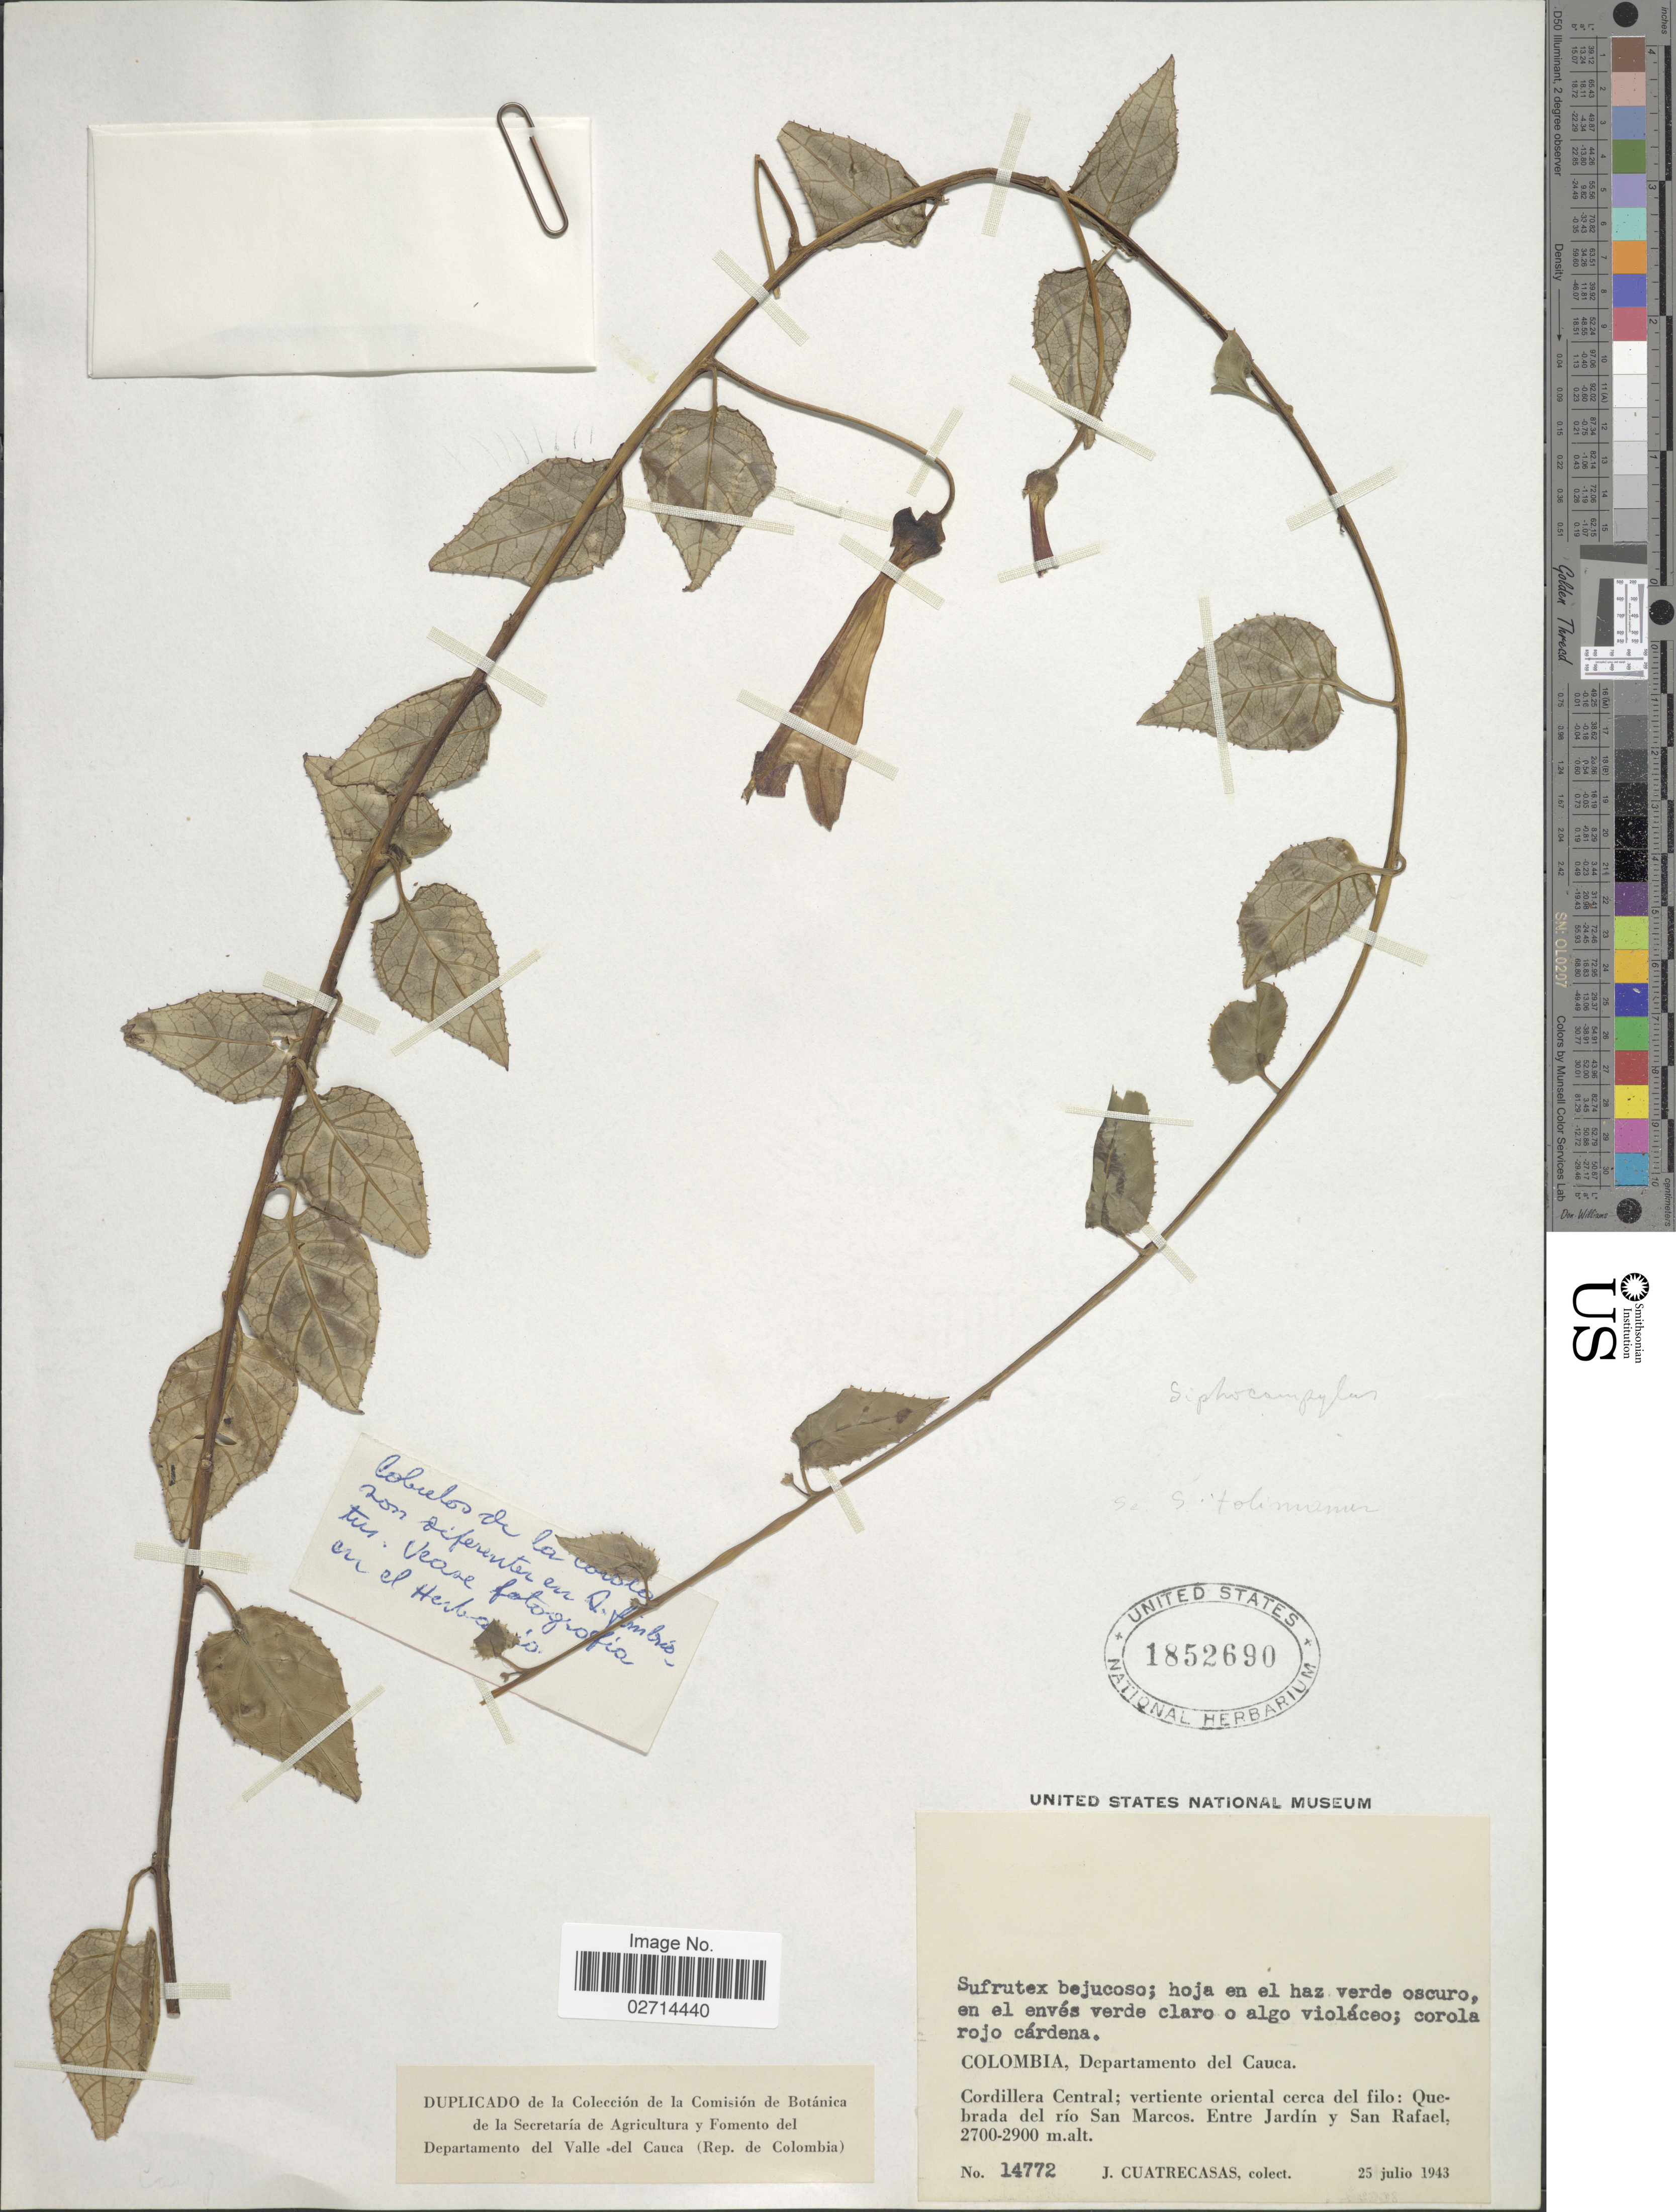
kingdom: Plantae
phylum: Tracheophyta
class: Magnoliopsida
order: Asterales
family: Campanulaceae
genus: Siphocampylus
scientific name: Siphocampylus sp.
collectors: J. Cuatrecasas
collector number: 14772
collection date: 1943-07-25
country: Colombia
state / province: Cauca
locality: Cordillera Central; vertiente oriental cerca del filo; Quebrada del rio San Marcos, Entre Jardin y San Rafael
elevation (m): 2700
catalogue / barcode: US 1852690